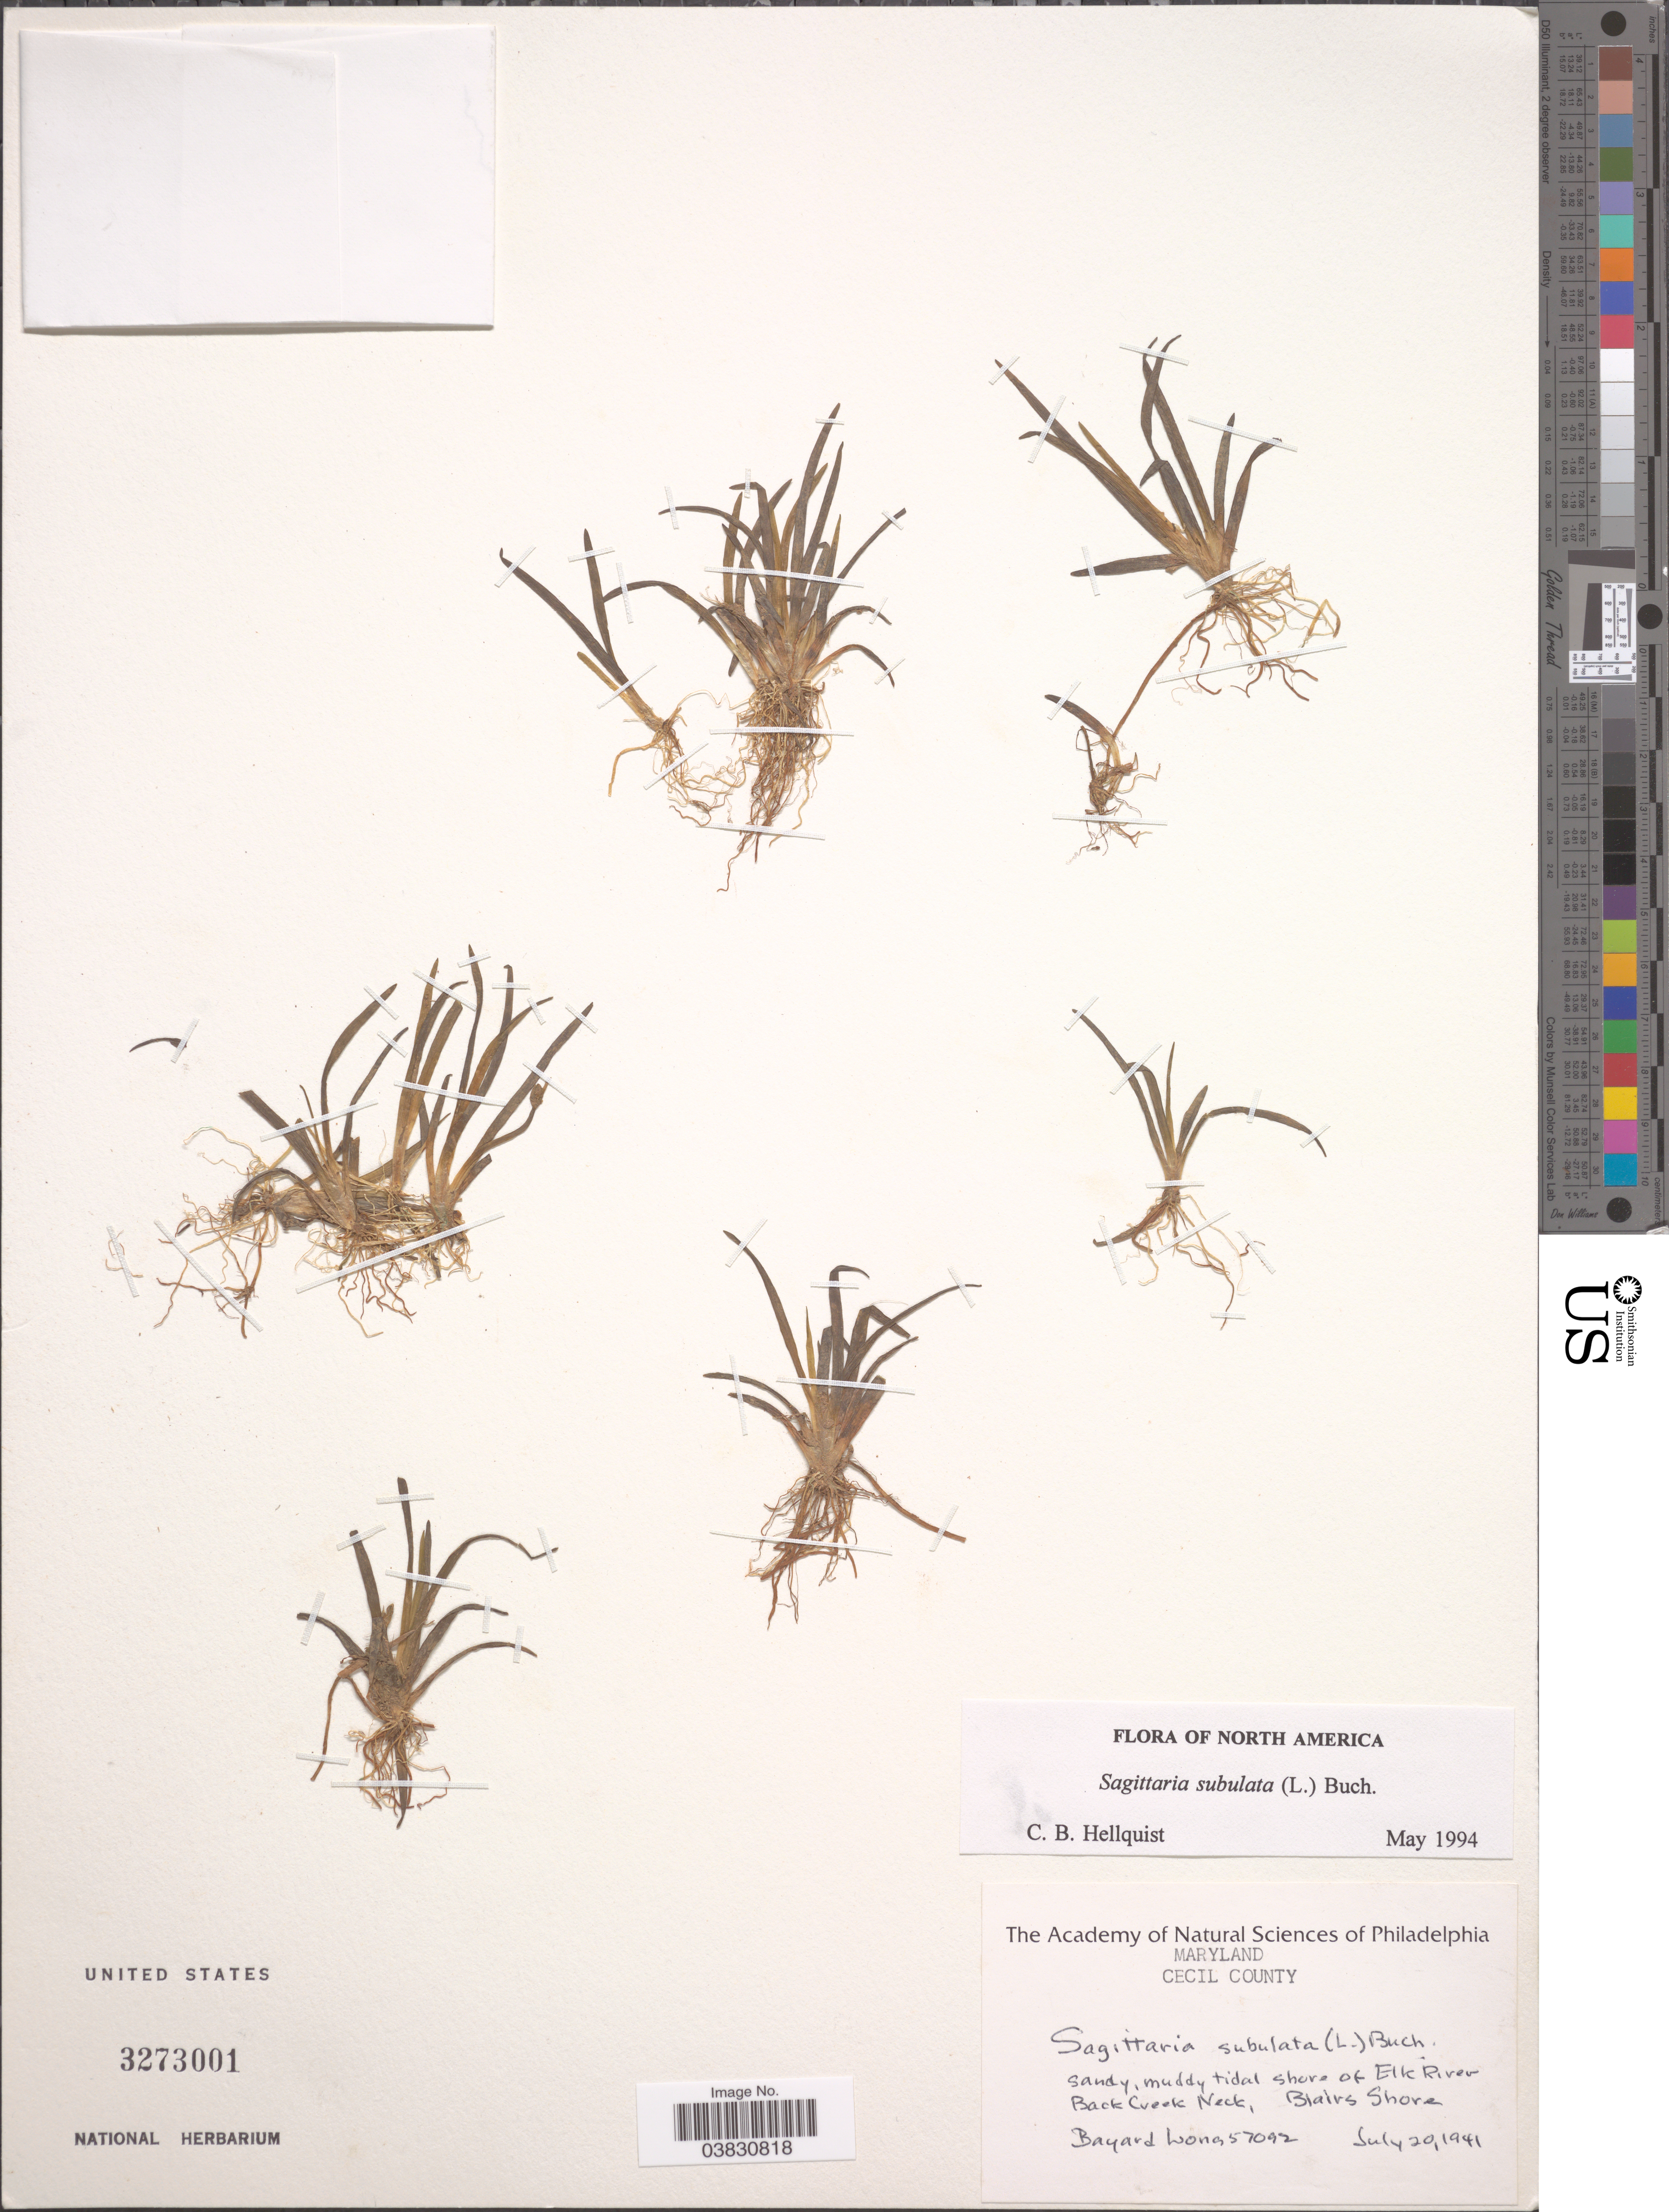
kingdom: Plantae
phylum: Tracheophyta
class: Liliopsida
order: Alismatales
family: Alismataceae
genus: Sagittaria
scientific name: Sagittaria subulata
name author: (L.) Buchenau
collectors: B. Long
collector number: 57092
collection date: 1941-07-20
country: United States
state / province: Maryland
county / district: Cecil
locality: Cecil County. Shore of Elk River. Back Creek Neck, Blairs Shore.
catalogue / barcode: US 3273001